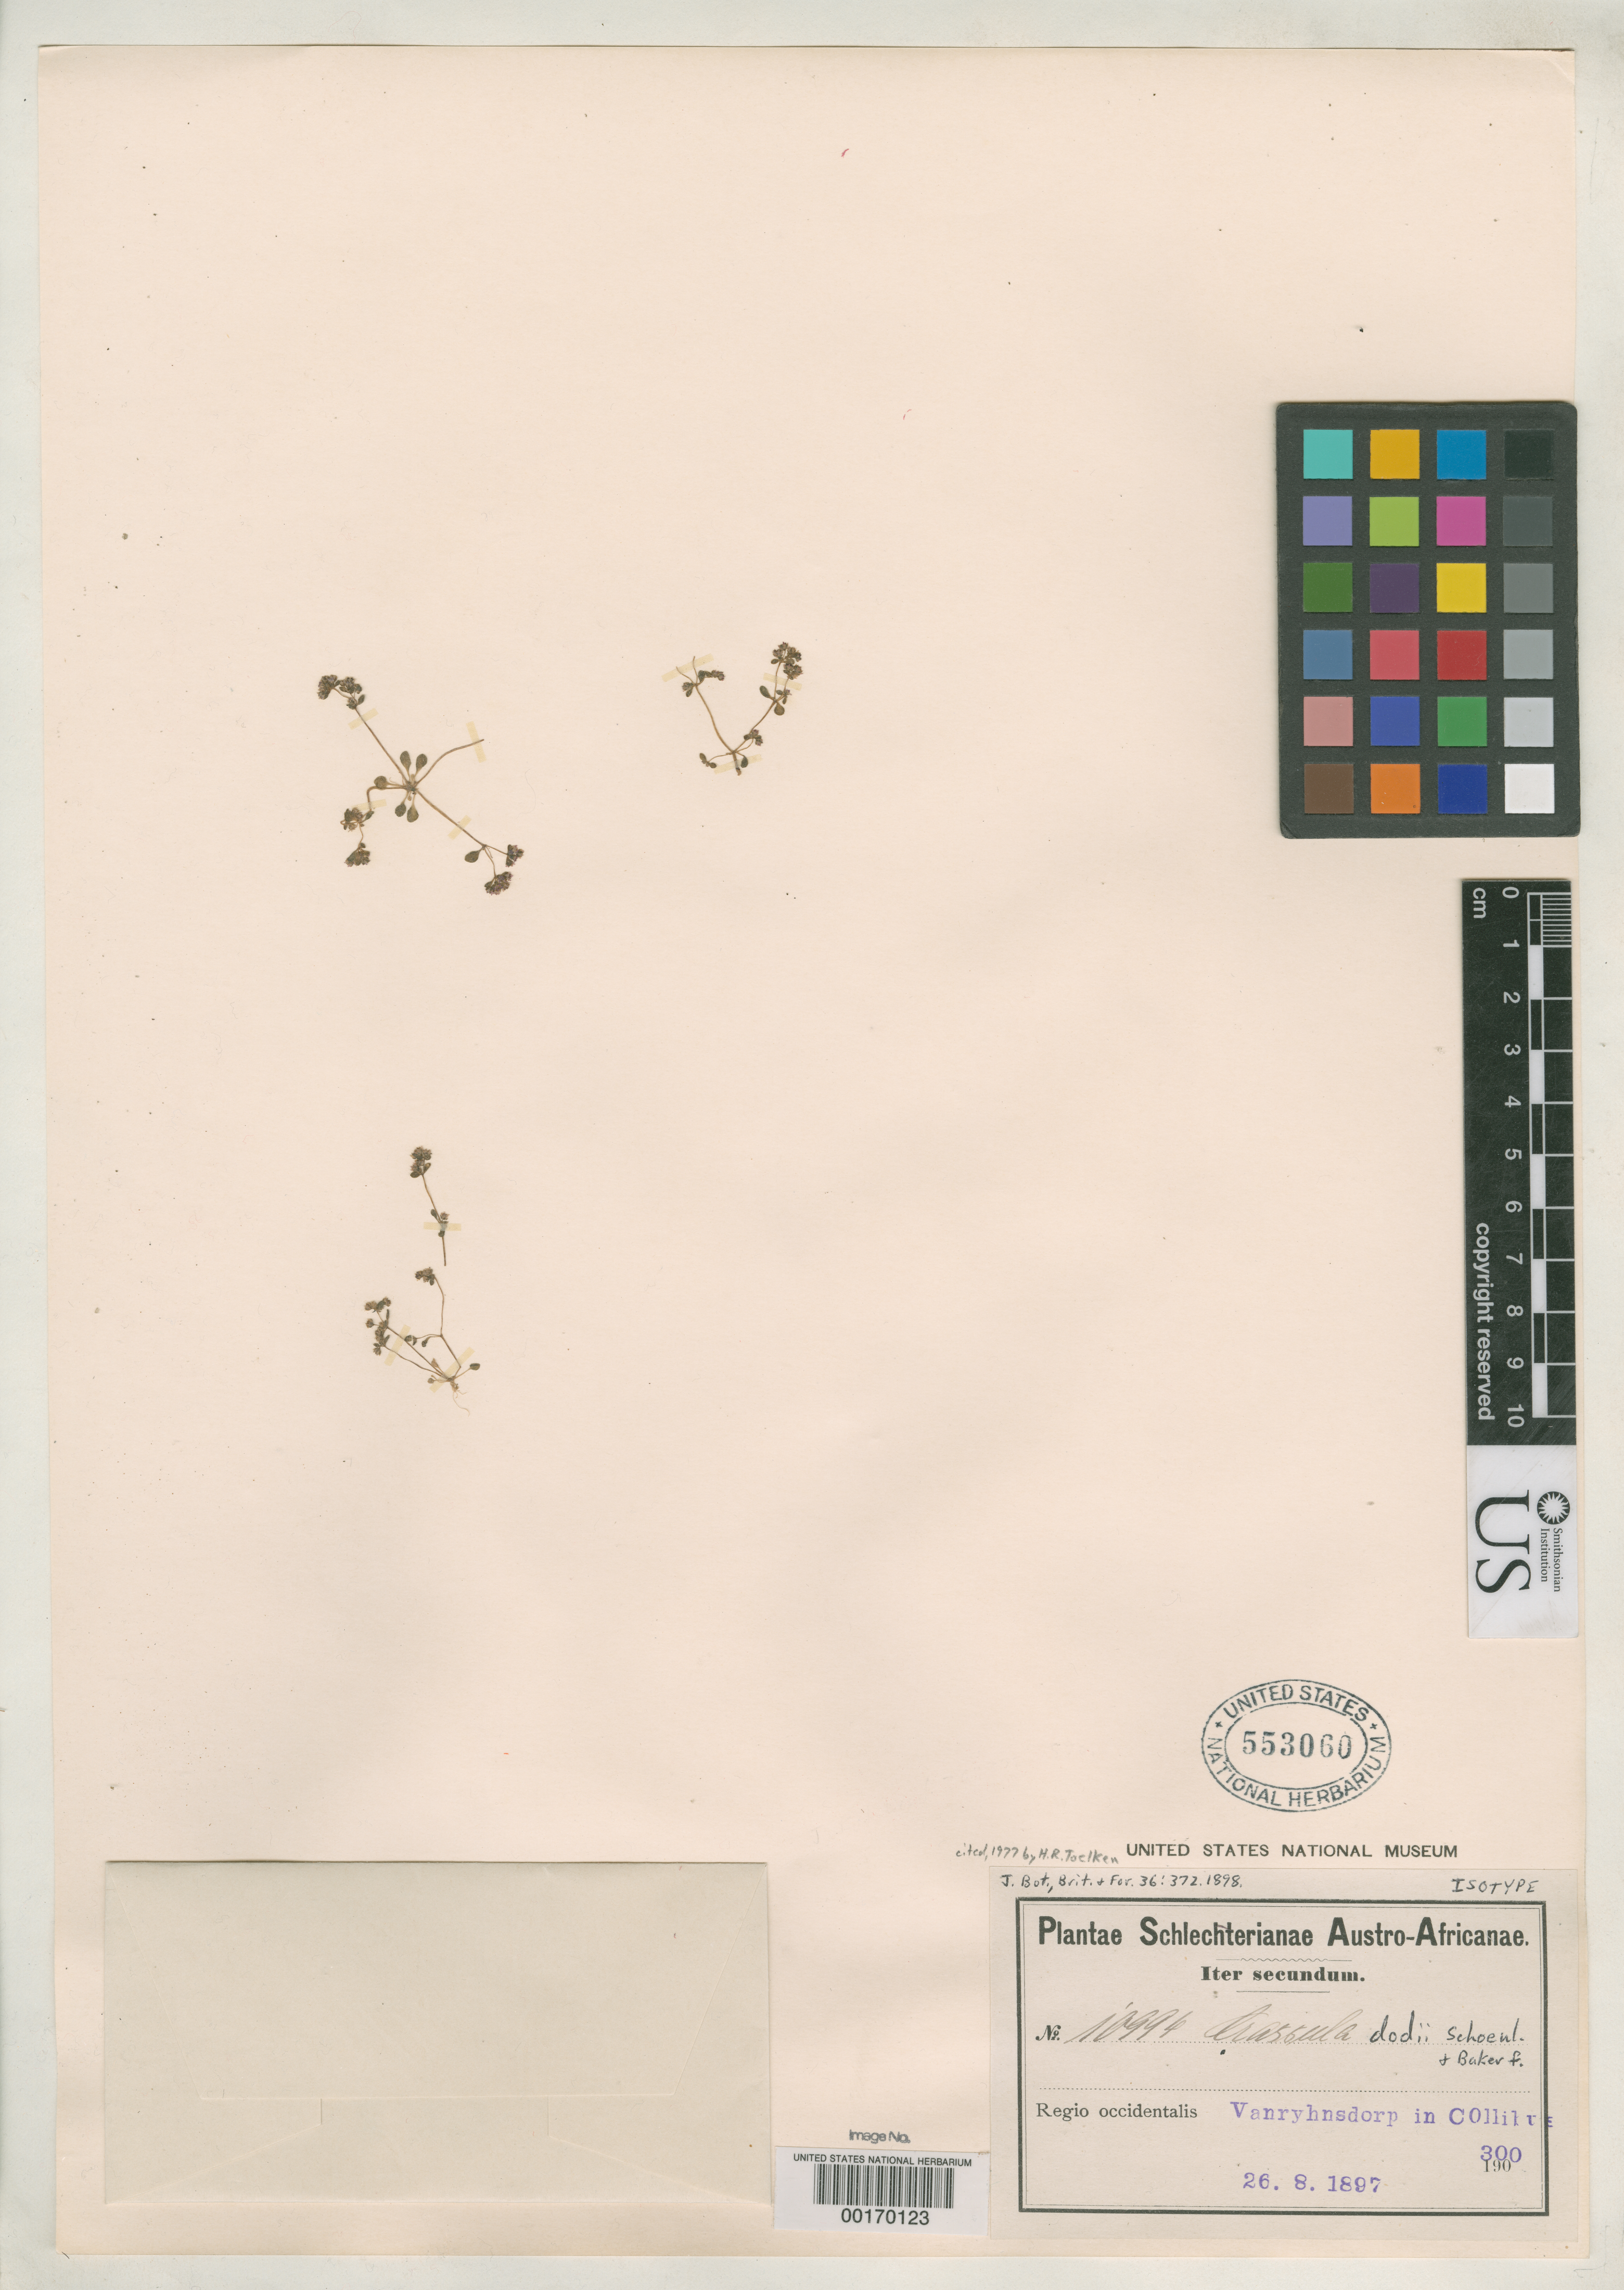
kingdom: Plantae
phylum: Tracheophyta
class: Magnoliopsida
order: Saxifragales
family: Crassulaceae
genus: Crassula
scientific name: Crassula dodii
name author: Schönland & Baker f.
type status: Isotype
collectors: F. R. R. Schlechter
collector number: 10994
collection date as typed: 26 Aug 1897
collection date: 1897-08-26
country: South Africa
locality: Vanryhnsdorp in Collikus.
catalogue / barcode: US 553060